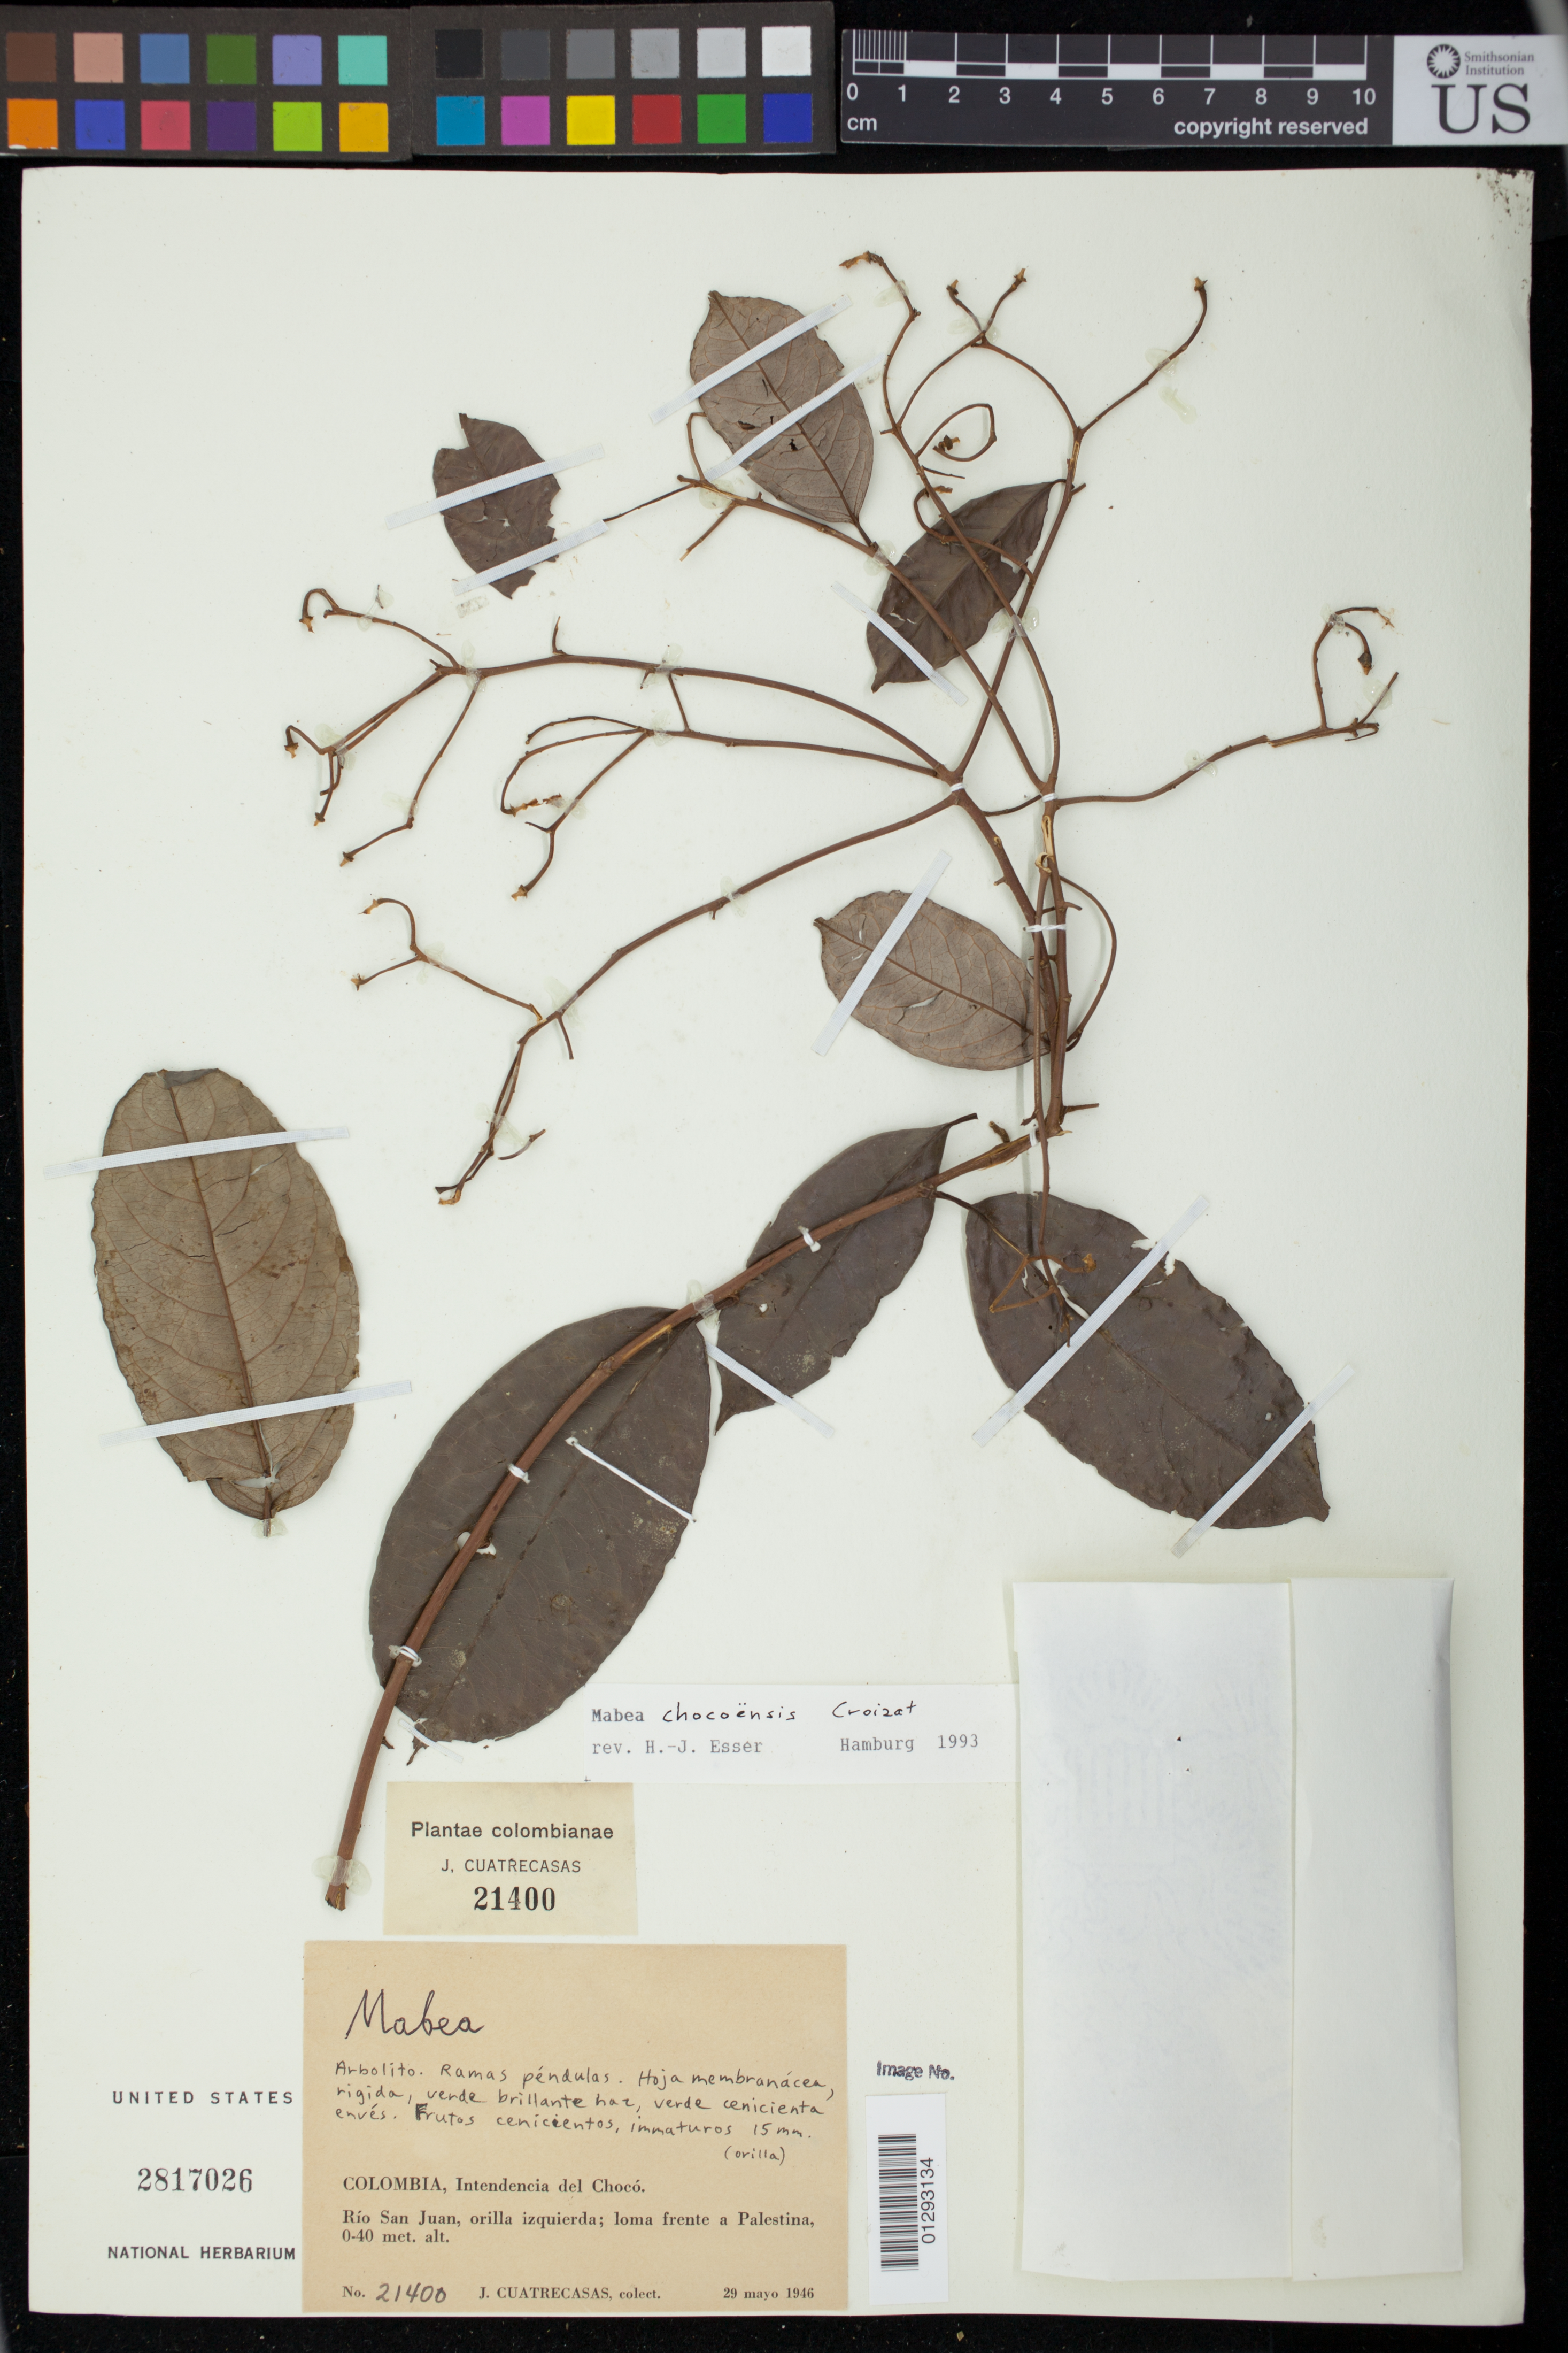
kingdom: Plantae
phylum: Tracheophyta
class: Magnoliopsida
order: Malpighiales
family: Euphorbiaceae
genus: Mabea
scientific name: Mabea chocoensis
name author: Croizat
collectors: J. Cuatrecasas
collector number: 21400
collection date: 1946-05-29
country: Colombia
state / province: Chocó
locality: Río San Juan, orilla izquierda; loma frente a Palestina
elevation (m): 0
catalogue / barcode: US 2817026